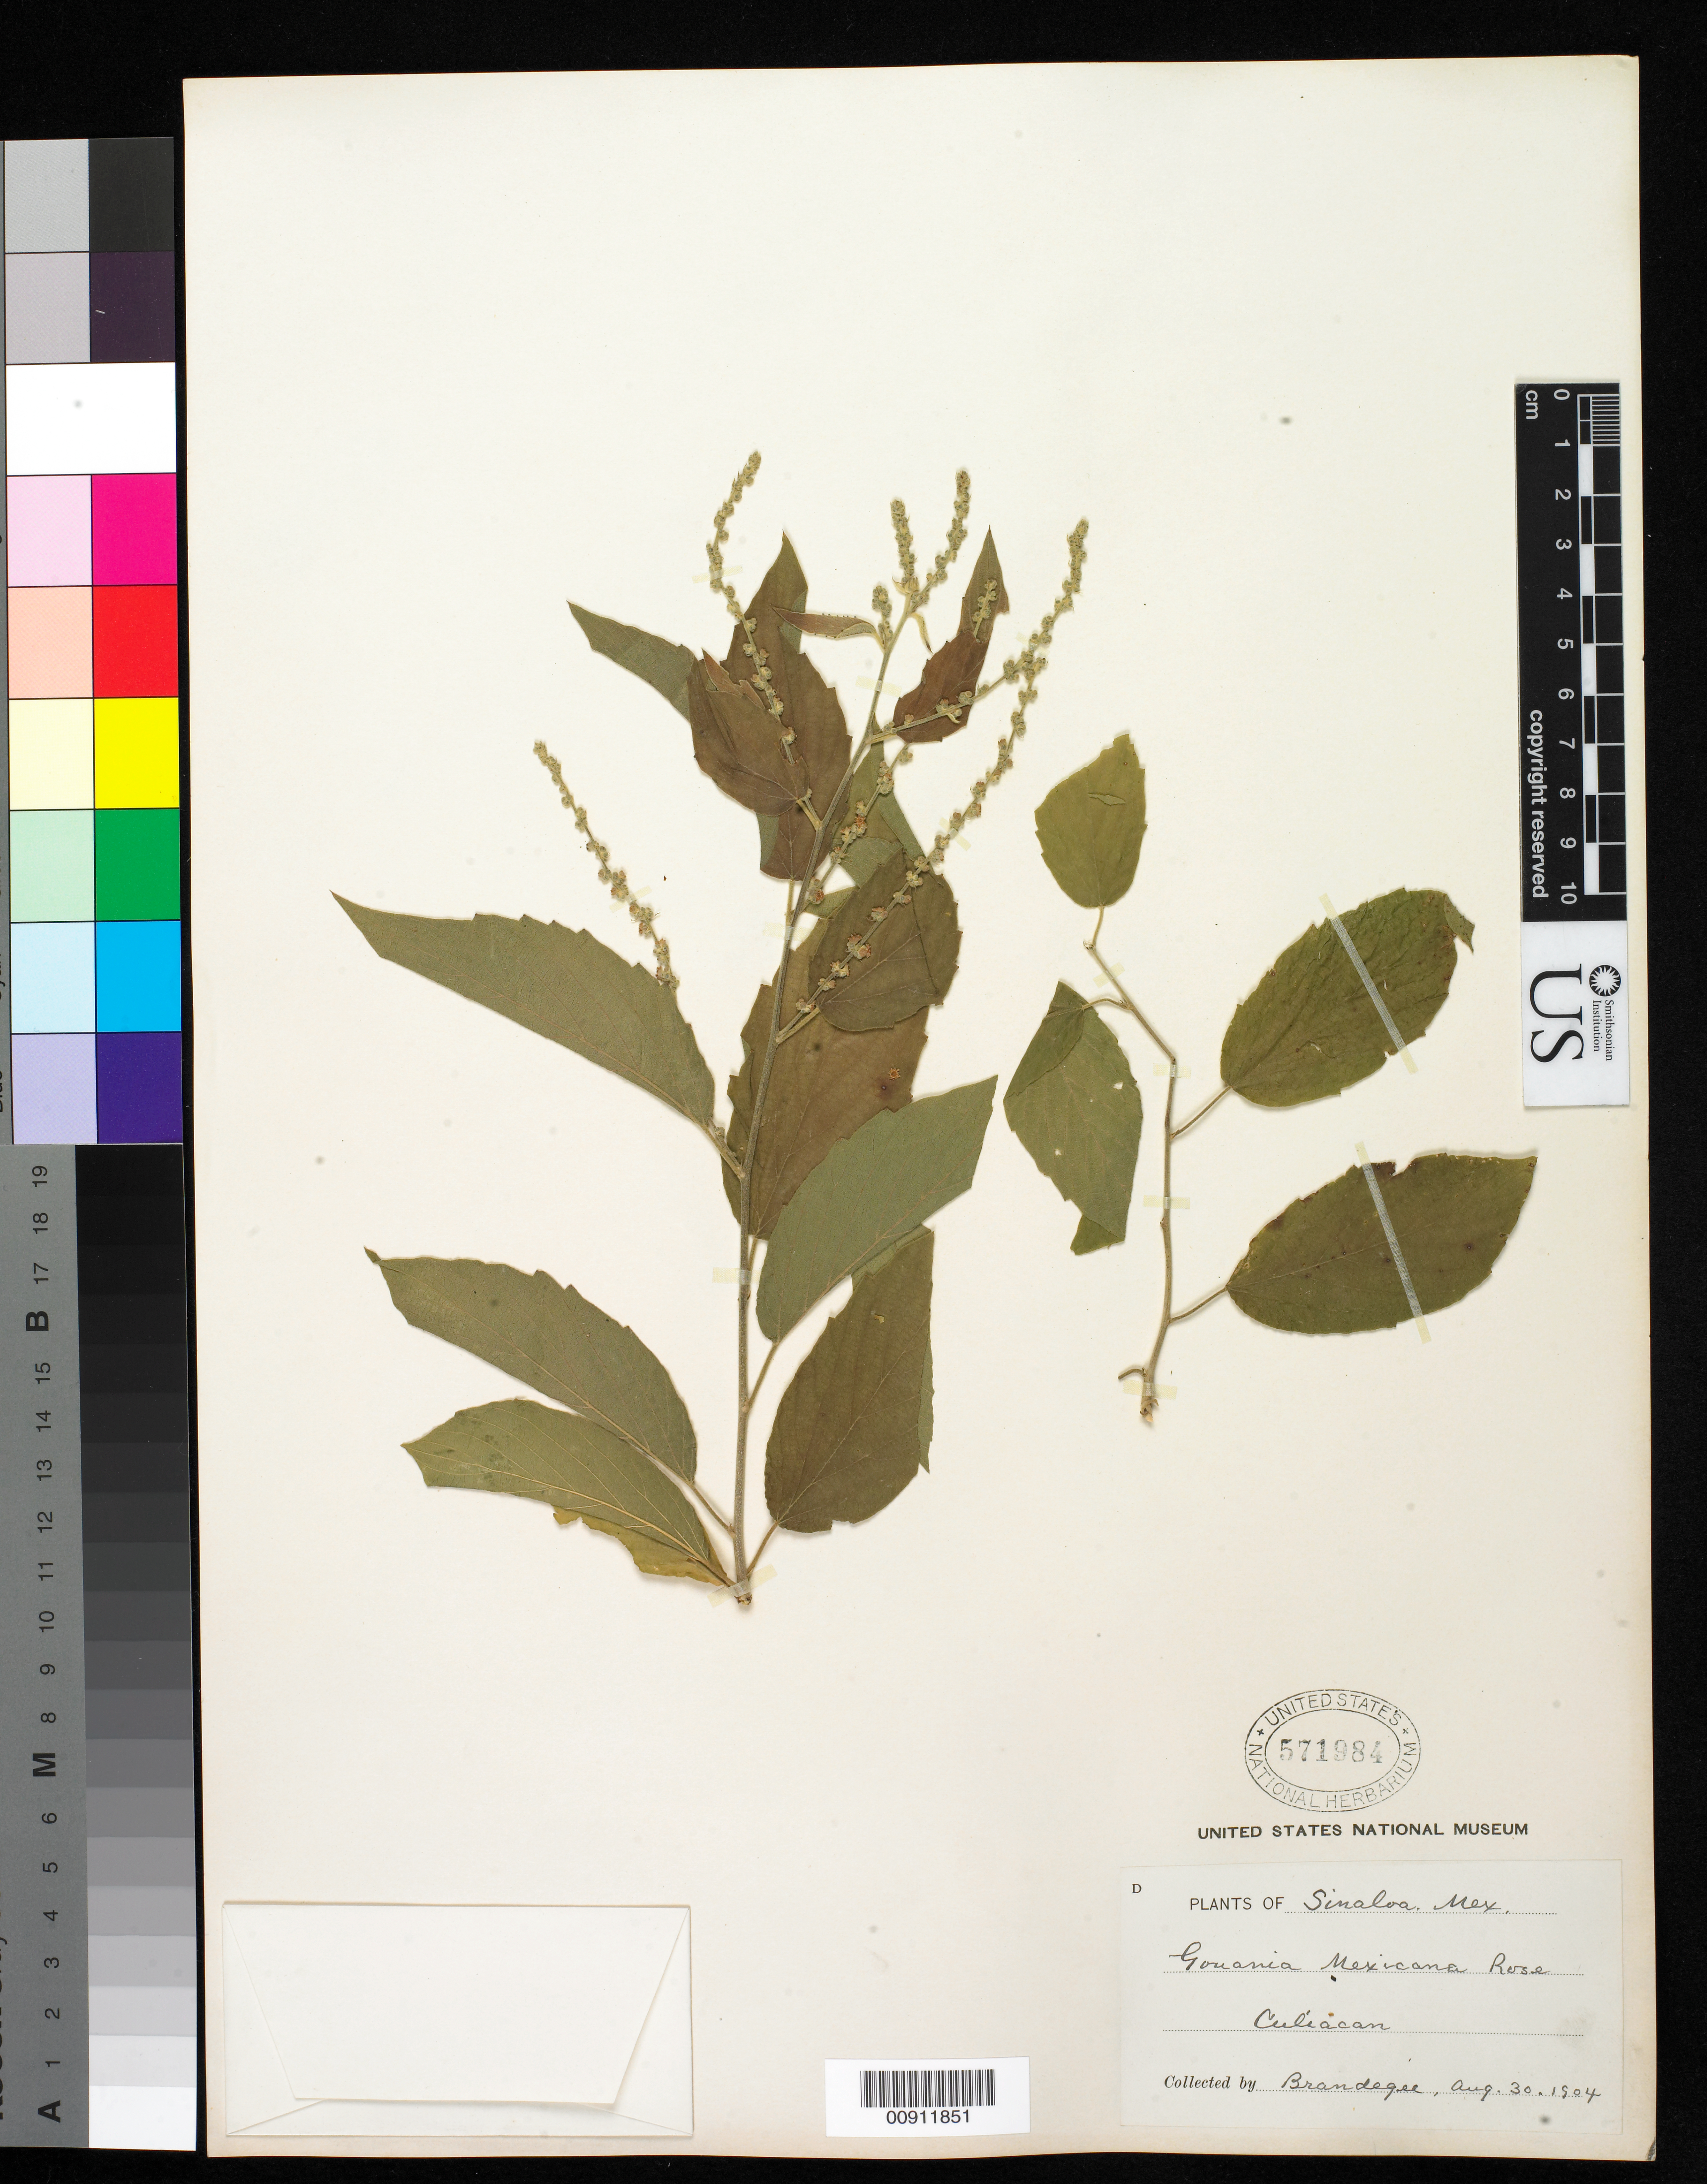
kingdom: Plantae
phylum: Tracheophyta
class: Magnoliopsida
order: Rosales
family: Rhamnaceae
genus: Gouania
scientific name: Gouania rosei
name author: Wiggins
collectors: T. S. Brandegee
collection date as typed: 30 Aug 1904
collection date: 1904-08-30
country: Mexico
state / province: Sinaloa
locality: Culiacan, Sinaloa.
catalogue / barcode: US 571984